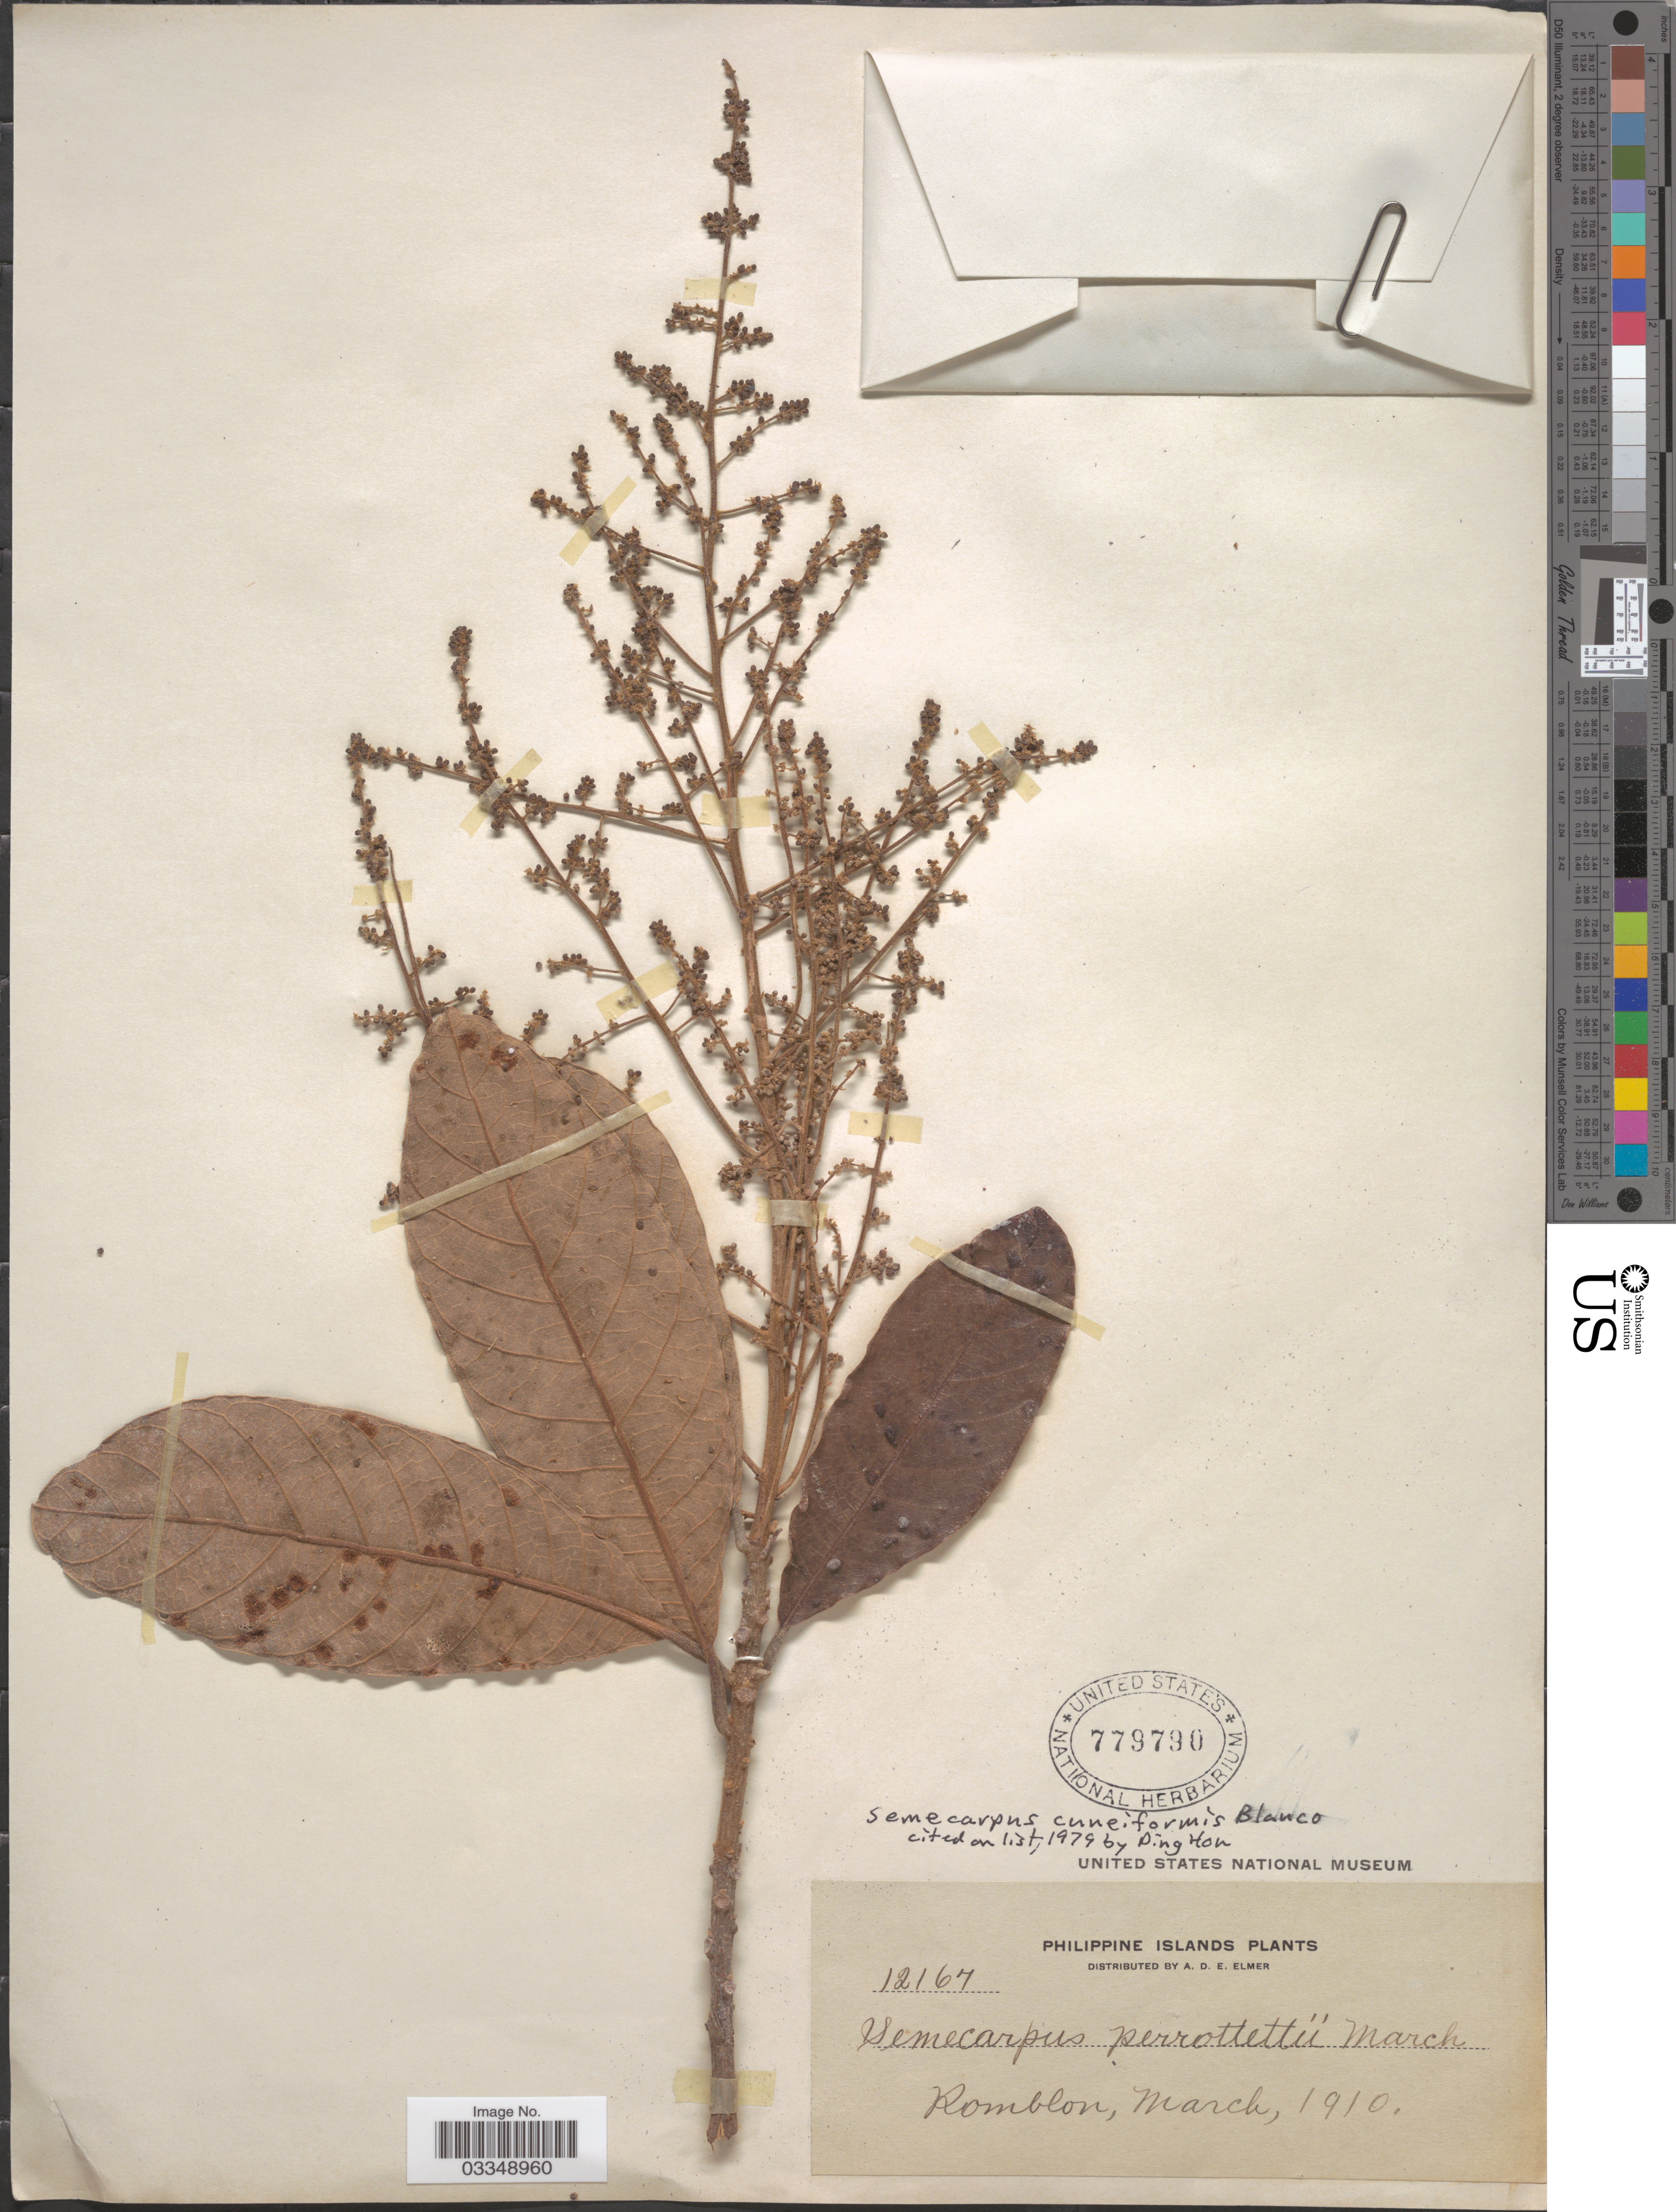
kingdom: Plantae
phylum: Tracheophyta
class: Magnoliopsida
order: Sapindales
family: Anacardiaceae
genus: Semecarpus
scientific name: Semecarpus cuneiformis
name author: Blanco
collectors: A. D. E. Elmer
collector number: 12167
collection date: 1910-03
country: Philippines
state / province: Mimaropa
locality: Philippine Islands. Romblon.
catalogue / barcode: US 779790